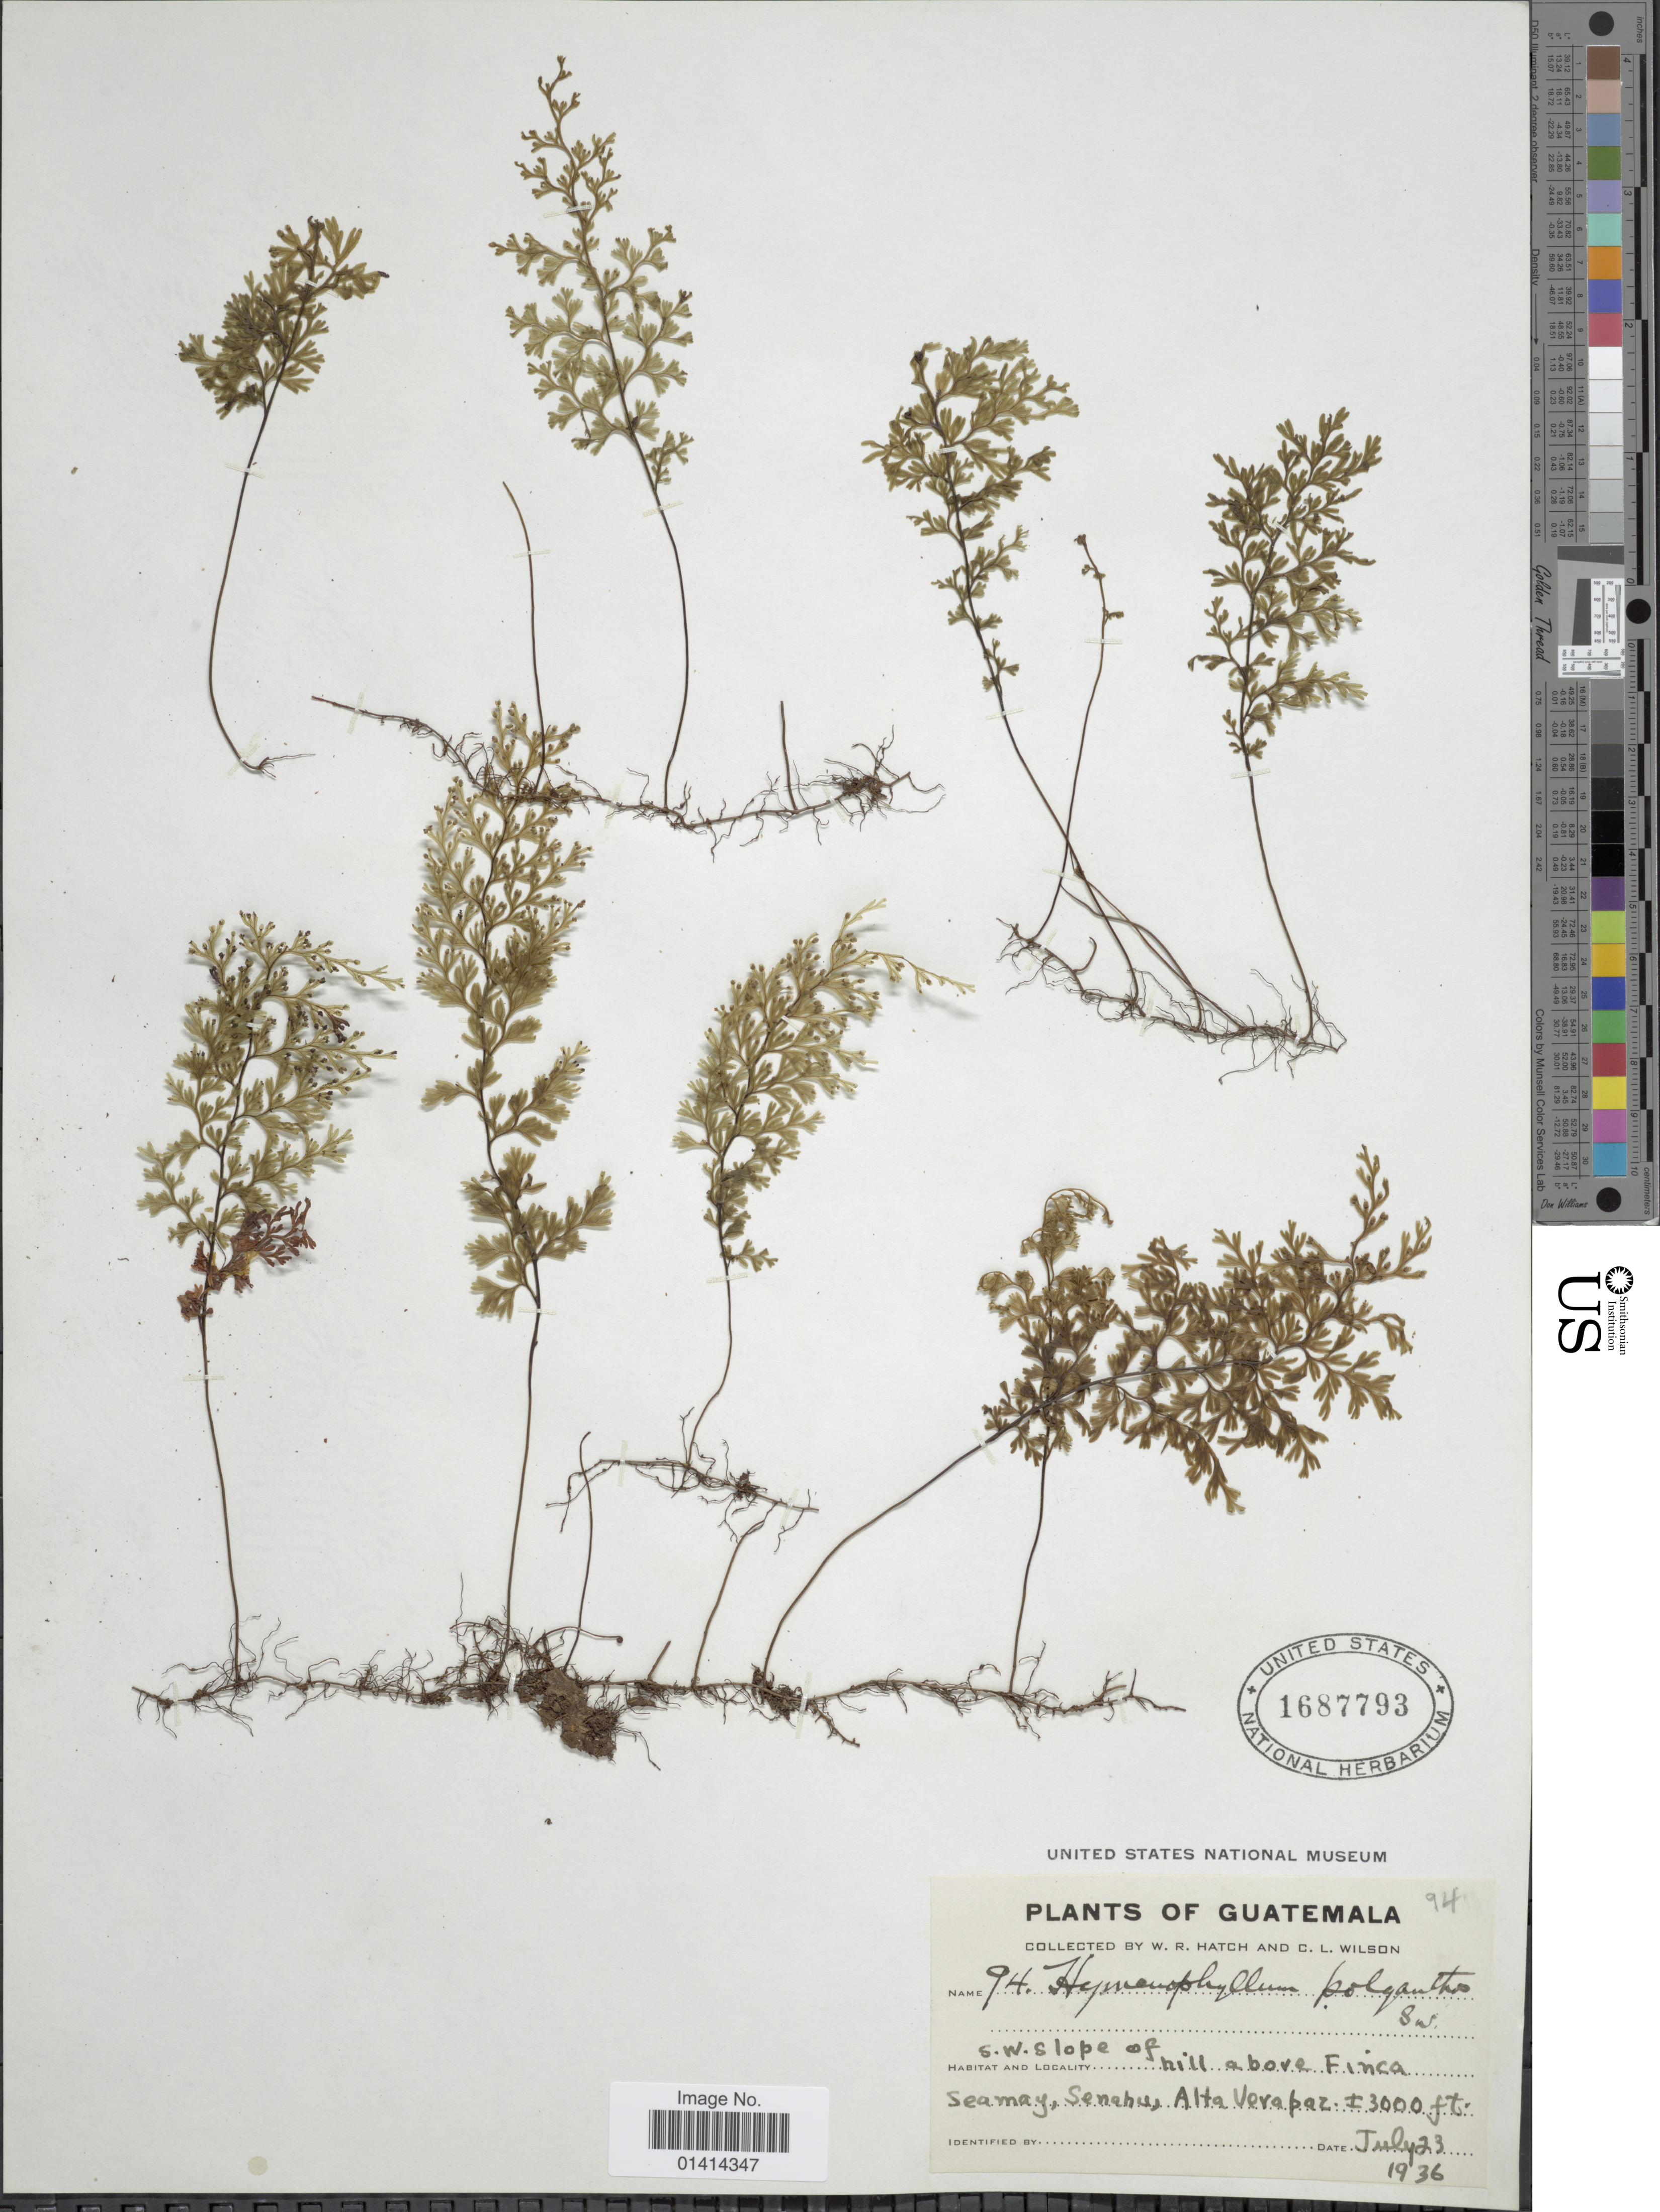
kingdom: Plantae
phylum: Tracheophyta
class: Polypodiopsida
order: Hymenophyllales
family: Hymenophyllaceae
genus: Hymenophyllum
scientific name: Hymenophyllum polyanthos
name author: (Sw.) Sw.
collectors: W. Hatch & C. L. Wilson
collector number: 94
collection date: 1936-07-23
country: Guatemala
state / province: Alta Verapaz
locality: S.W. slope of hill above Finca Seamay,Senahu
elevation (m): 914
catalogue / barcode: US 1687793